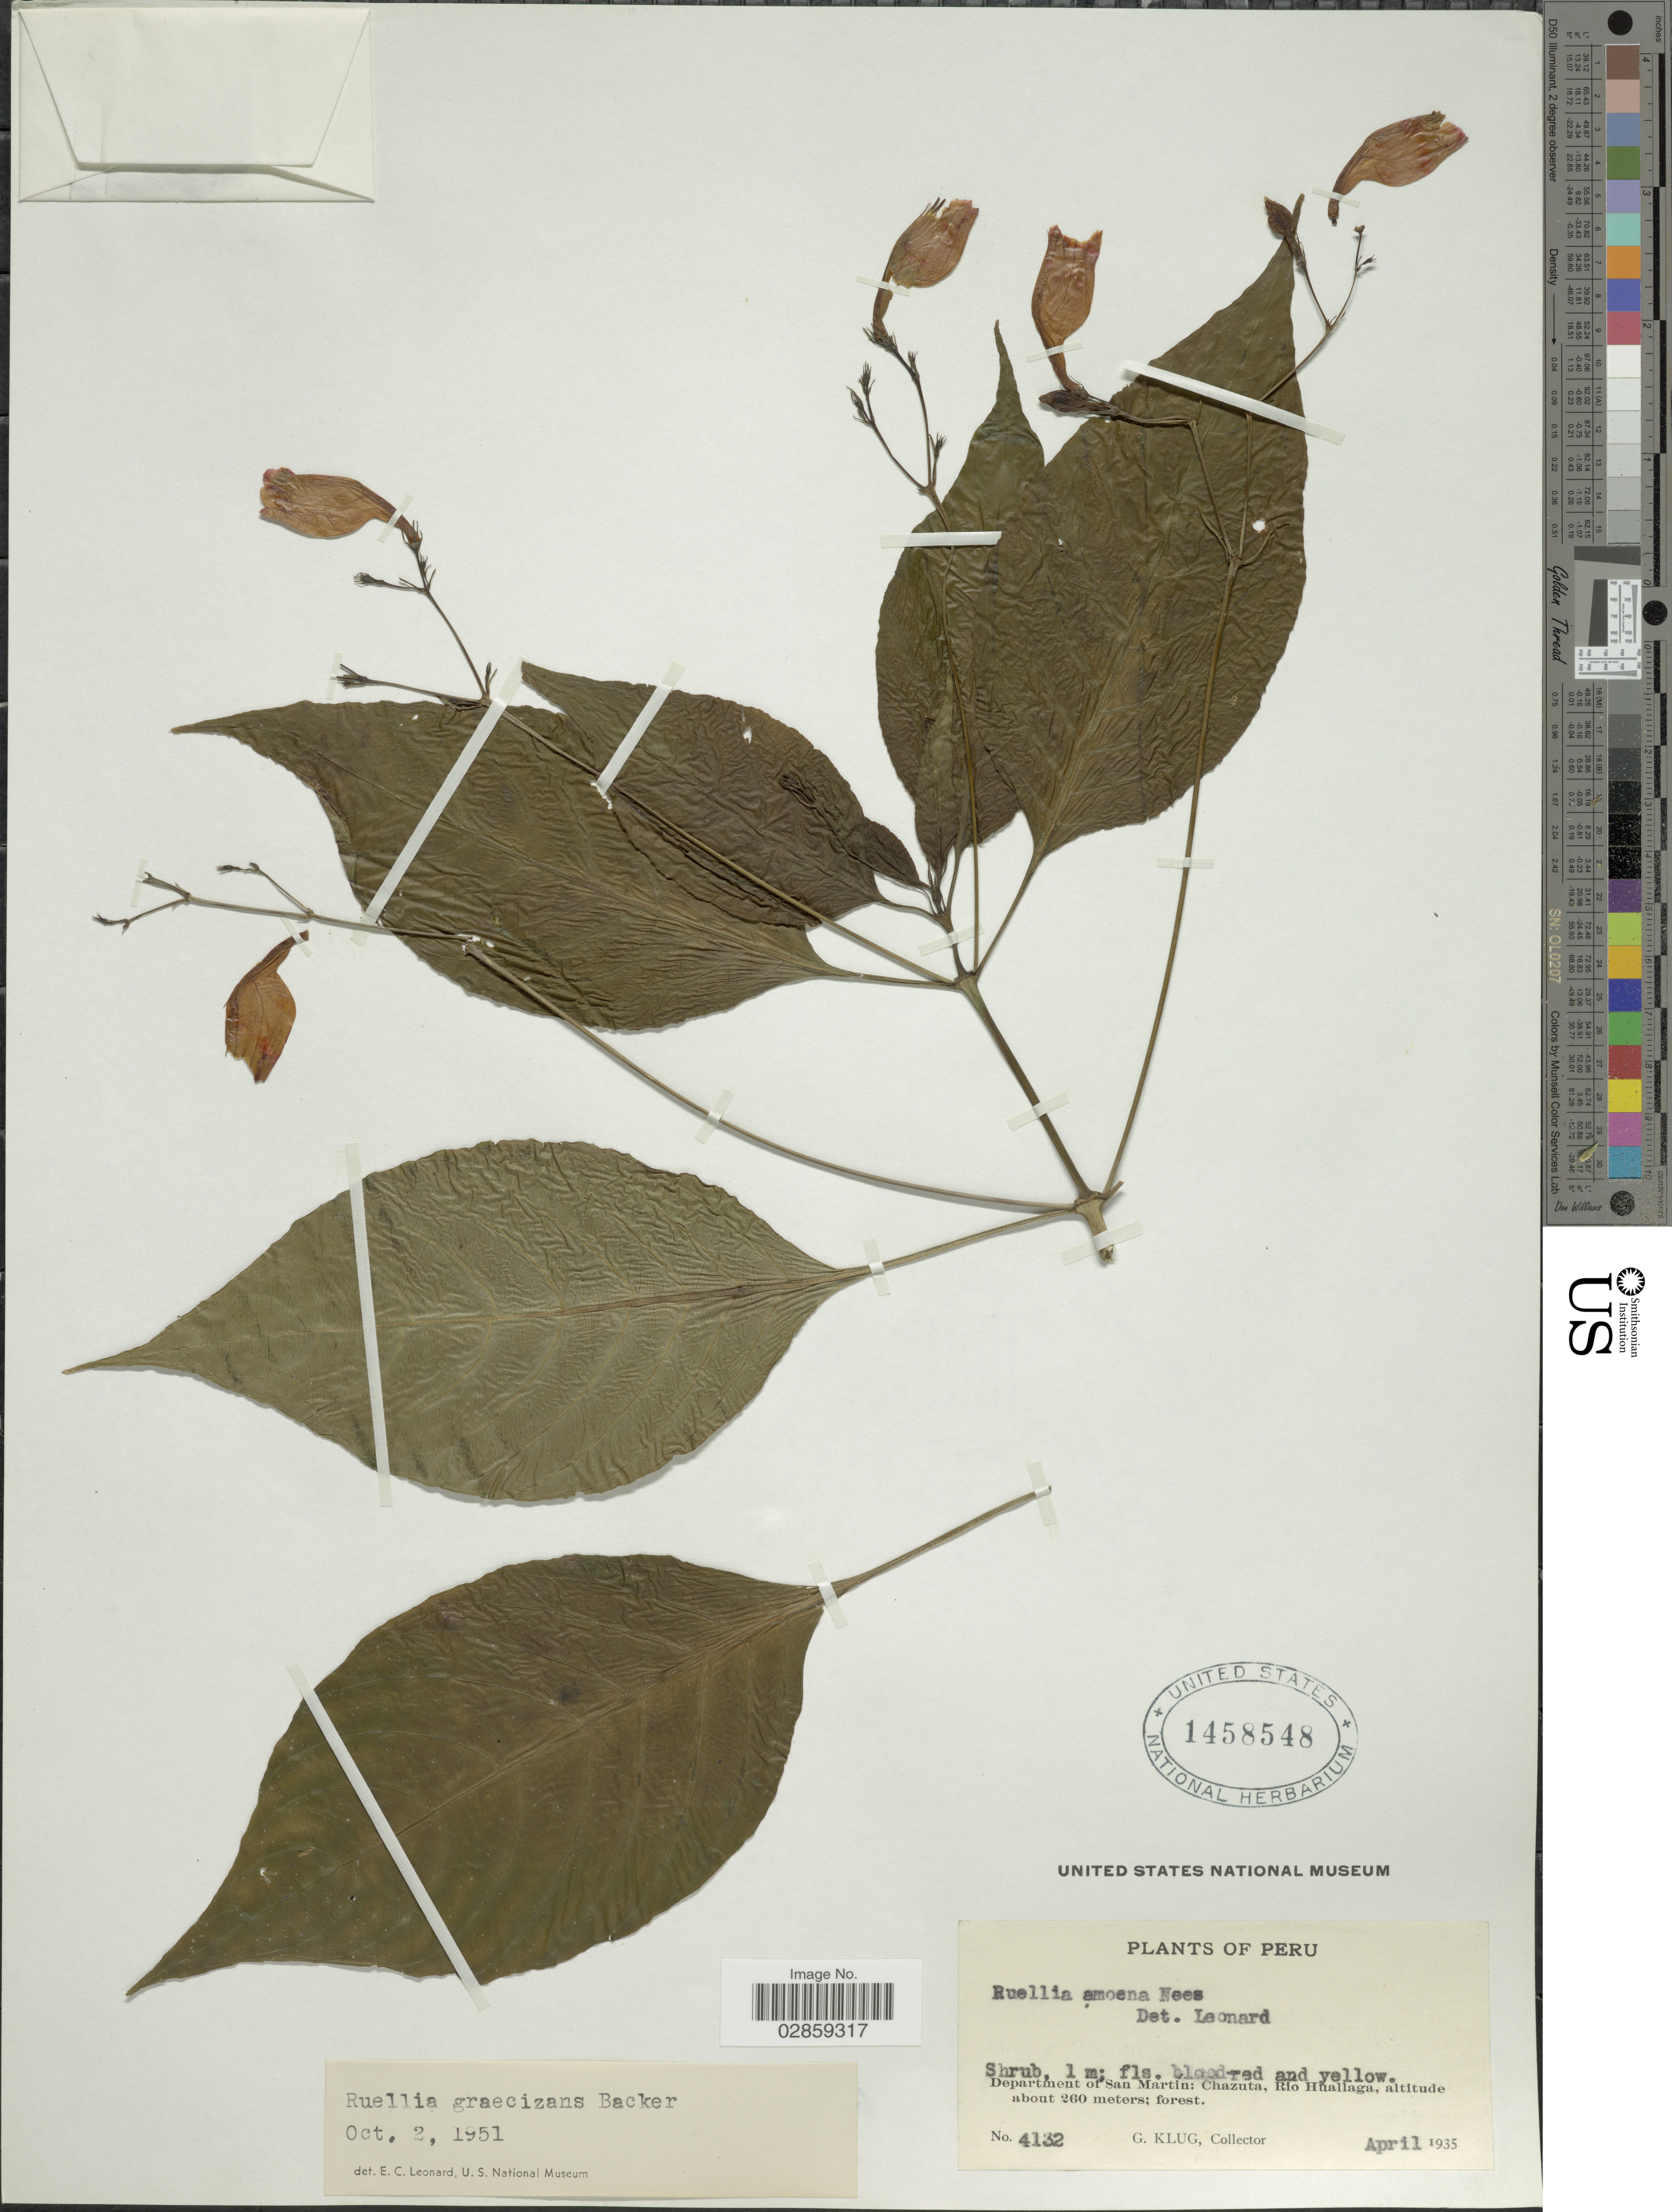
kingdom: Plantae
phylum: Tracheophyta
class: Magnoliopsida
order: Lamiales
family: Acanthaceae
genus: Ruellia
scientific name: Ruellia brevifolia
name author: (Pohl) C. Ezcurra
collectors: G. Klug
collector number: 4132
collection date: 1935-04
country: Peru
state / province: San Martín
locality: Department of San Martín: Chazuta, Rio Huallaga.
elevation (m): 260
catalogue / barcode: US 1458548